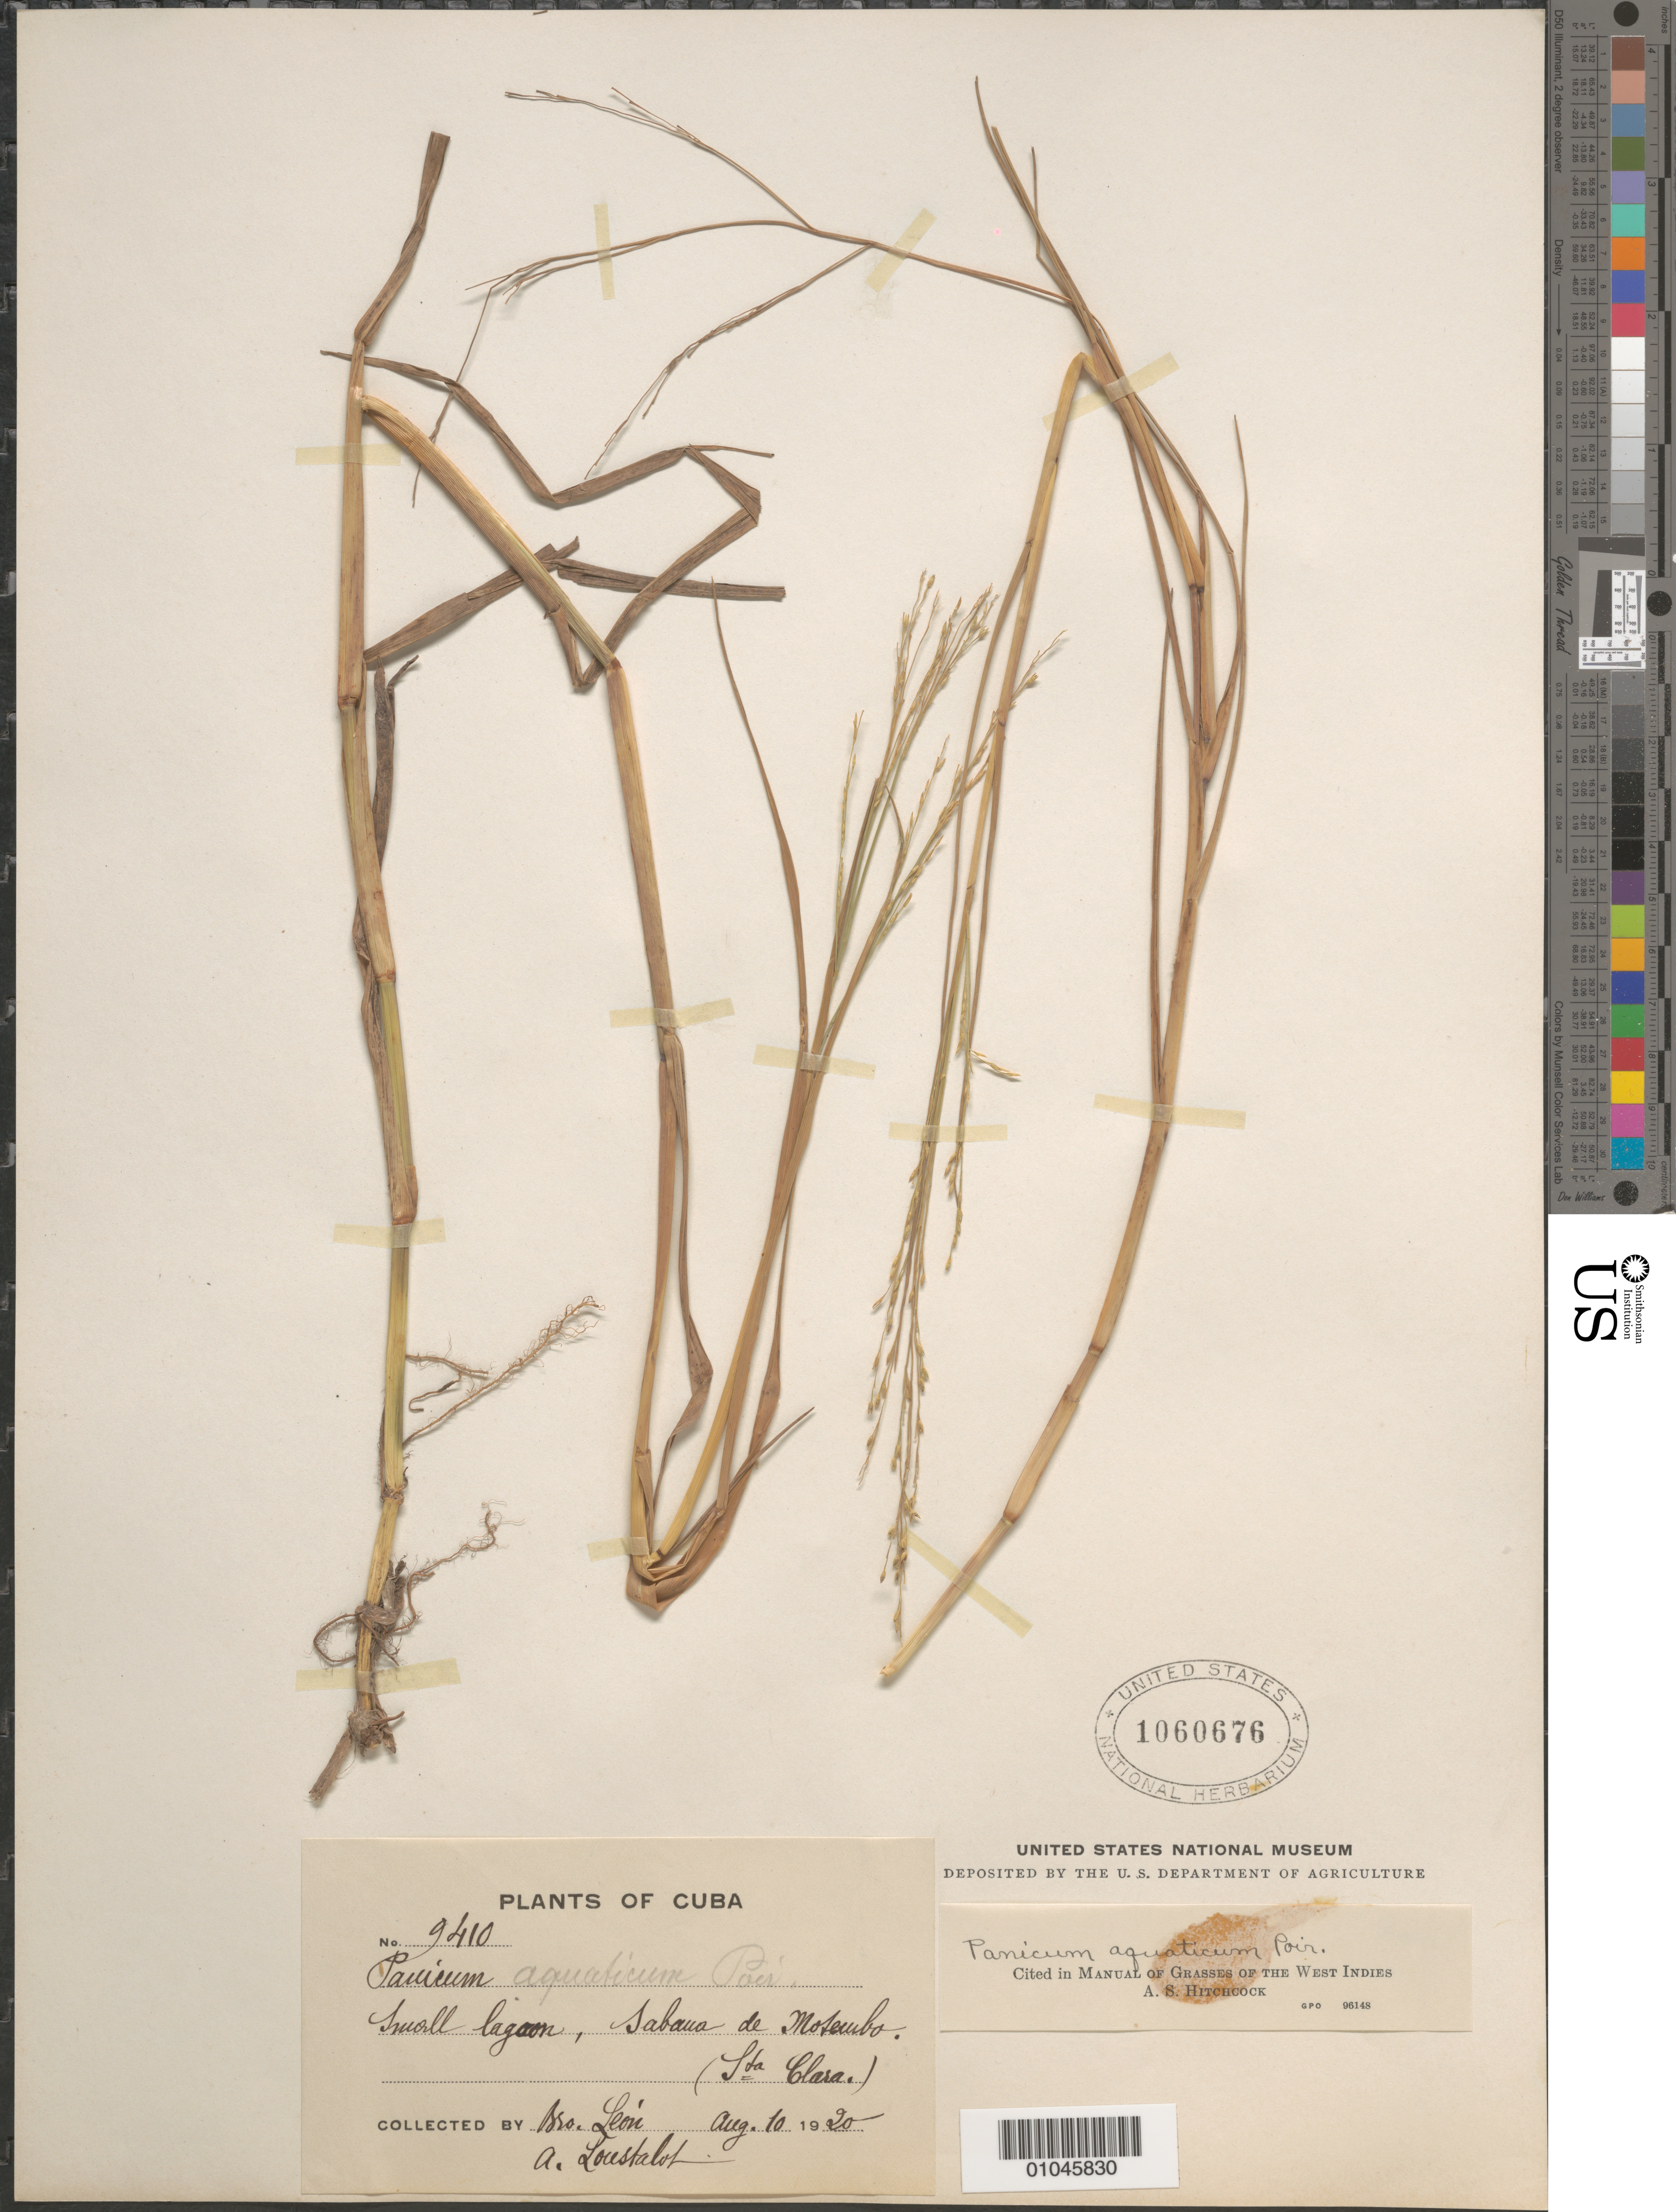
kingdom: Plantae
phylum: Tracheophyta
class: Liliopsida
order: Poales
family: Poaceae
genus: Panicum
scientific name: Panicum aquaticum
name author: Poir.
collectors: Bro. León & A. Loustalot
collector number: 9410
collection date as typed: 10 Aug 1920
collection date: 1920-08-10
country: Cuba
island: Cuba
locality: Small Lagoon, Sabana de Moseubo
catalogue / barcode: US 1060676